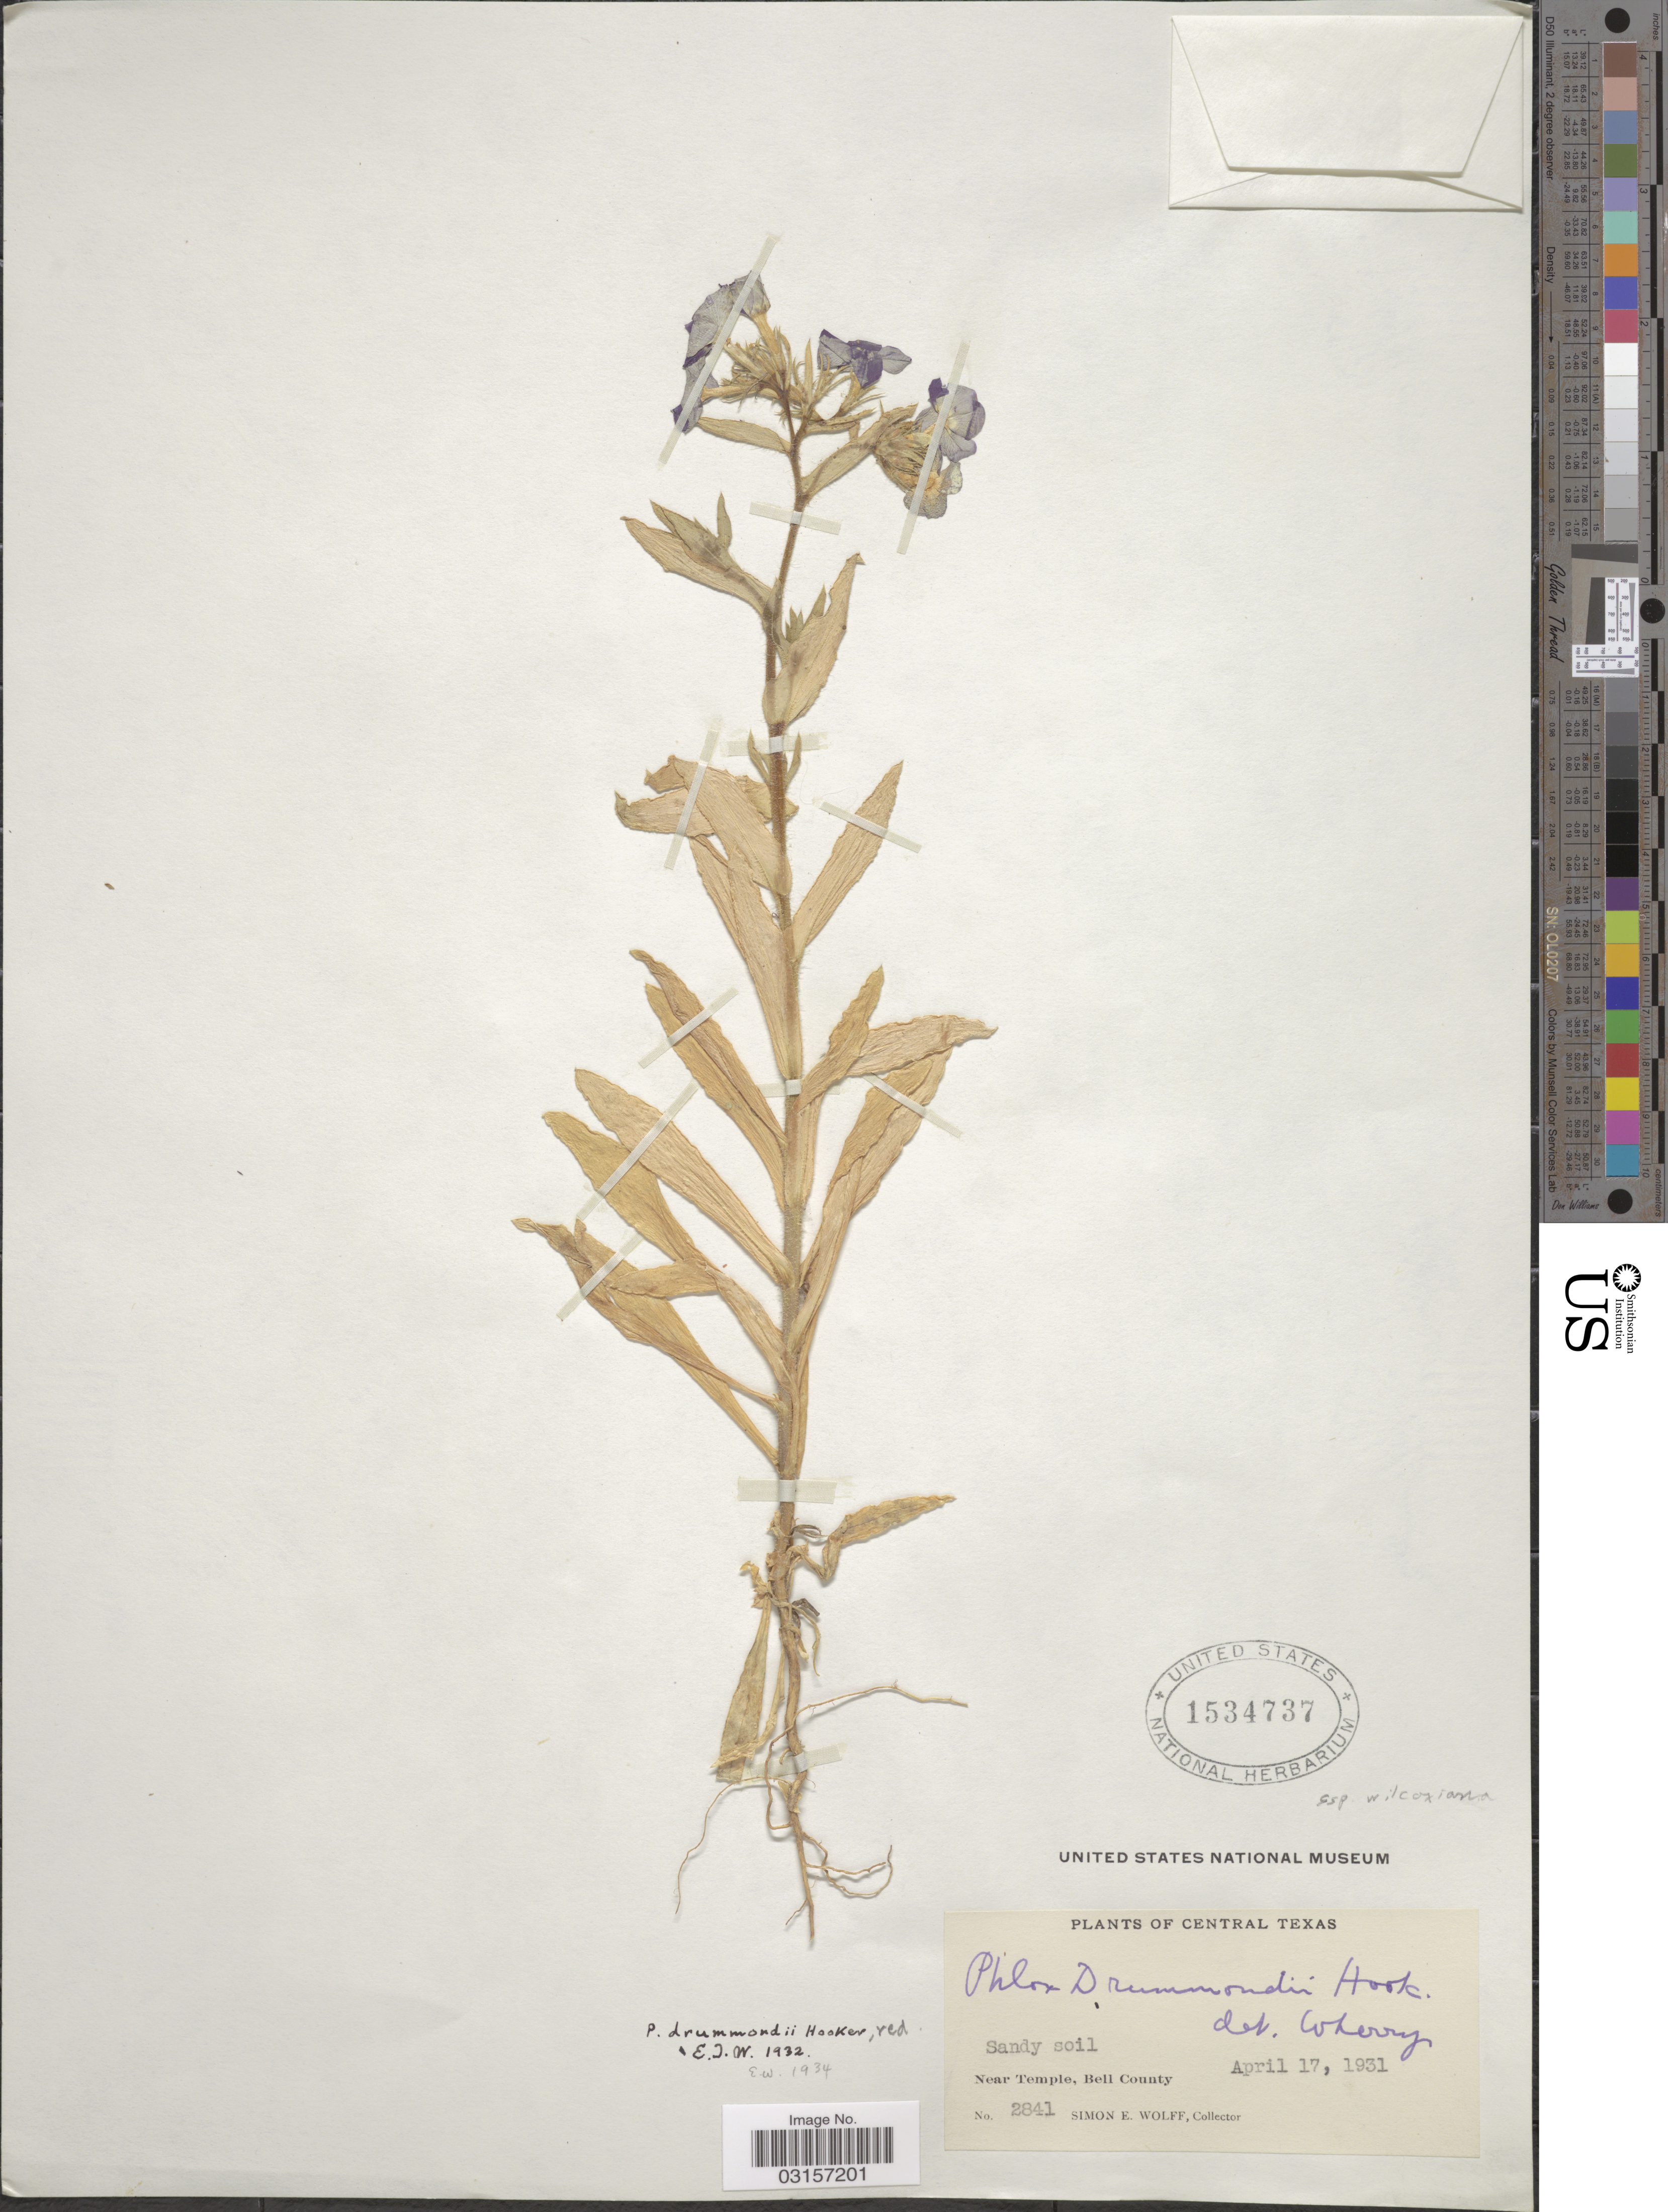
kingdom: Plantae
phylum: Tracheophyta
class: Magnoliopsida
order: Ericales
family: Polemoniaceae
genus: Phlox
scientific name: Phlox drummondii subsp. wilcoxiana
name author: Wherry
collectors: S. E. Wolff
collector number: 2841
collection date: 1931-04-17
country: United States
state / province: Texas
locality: Central Texas, Near Temple, Bell County.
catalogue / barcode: US 1534737